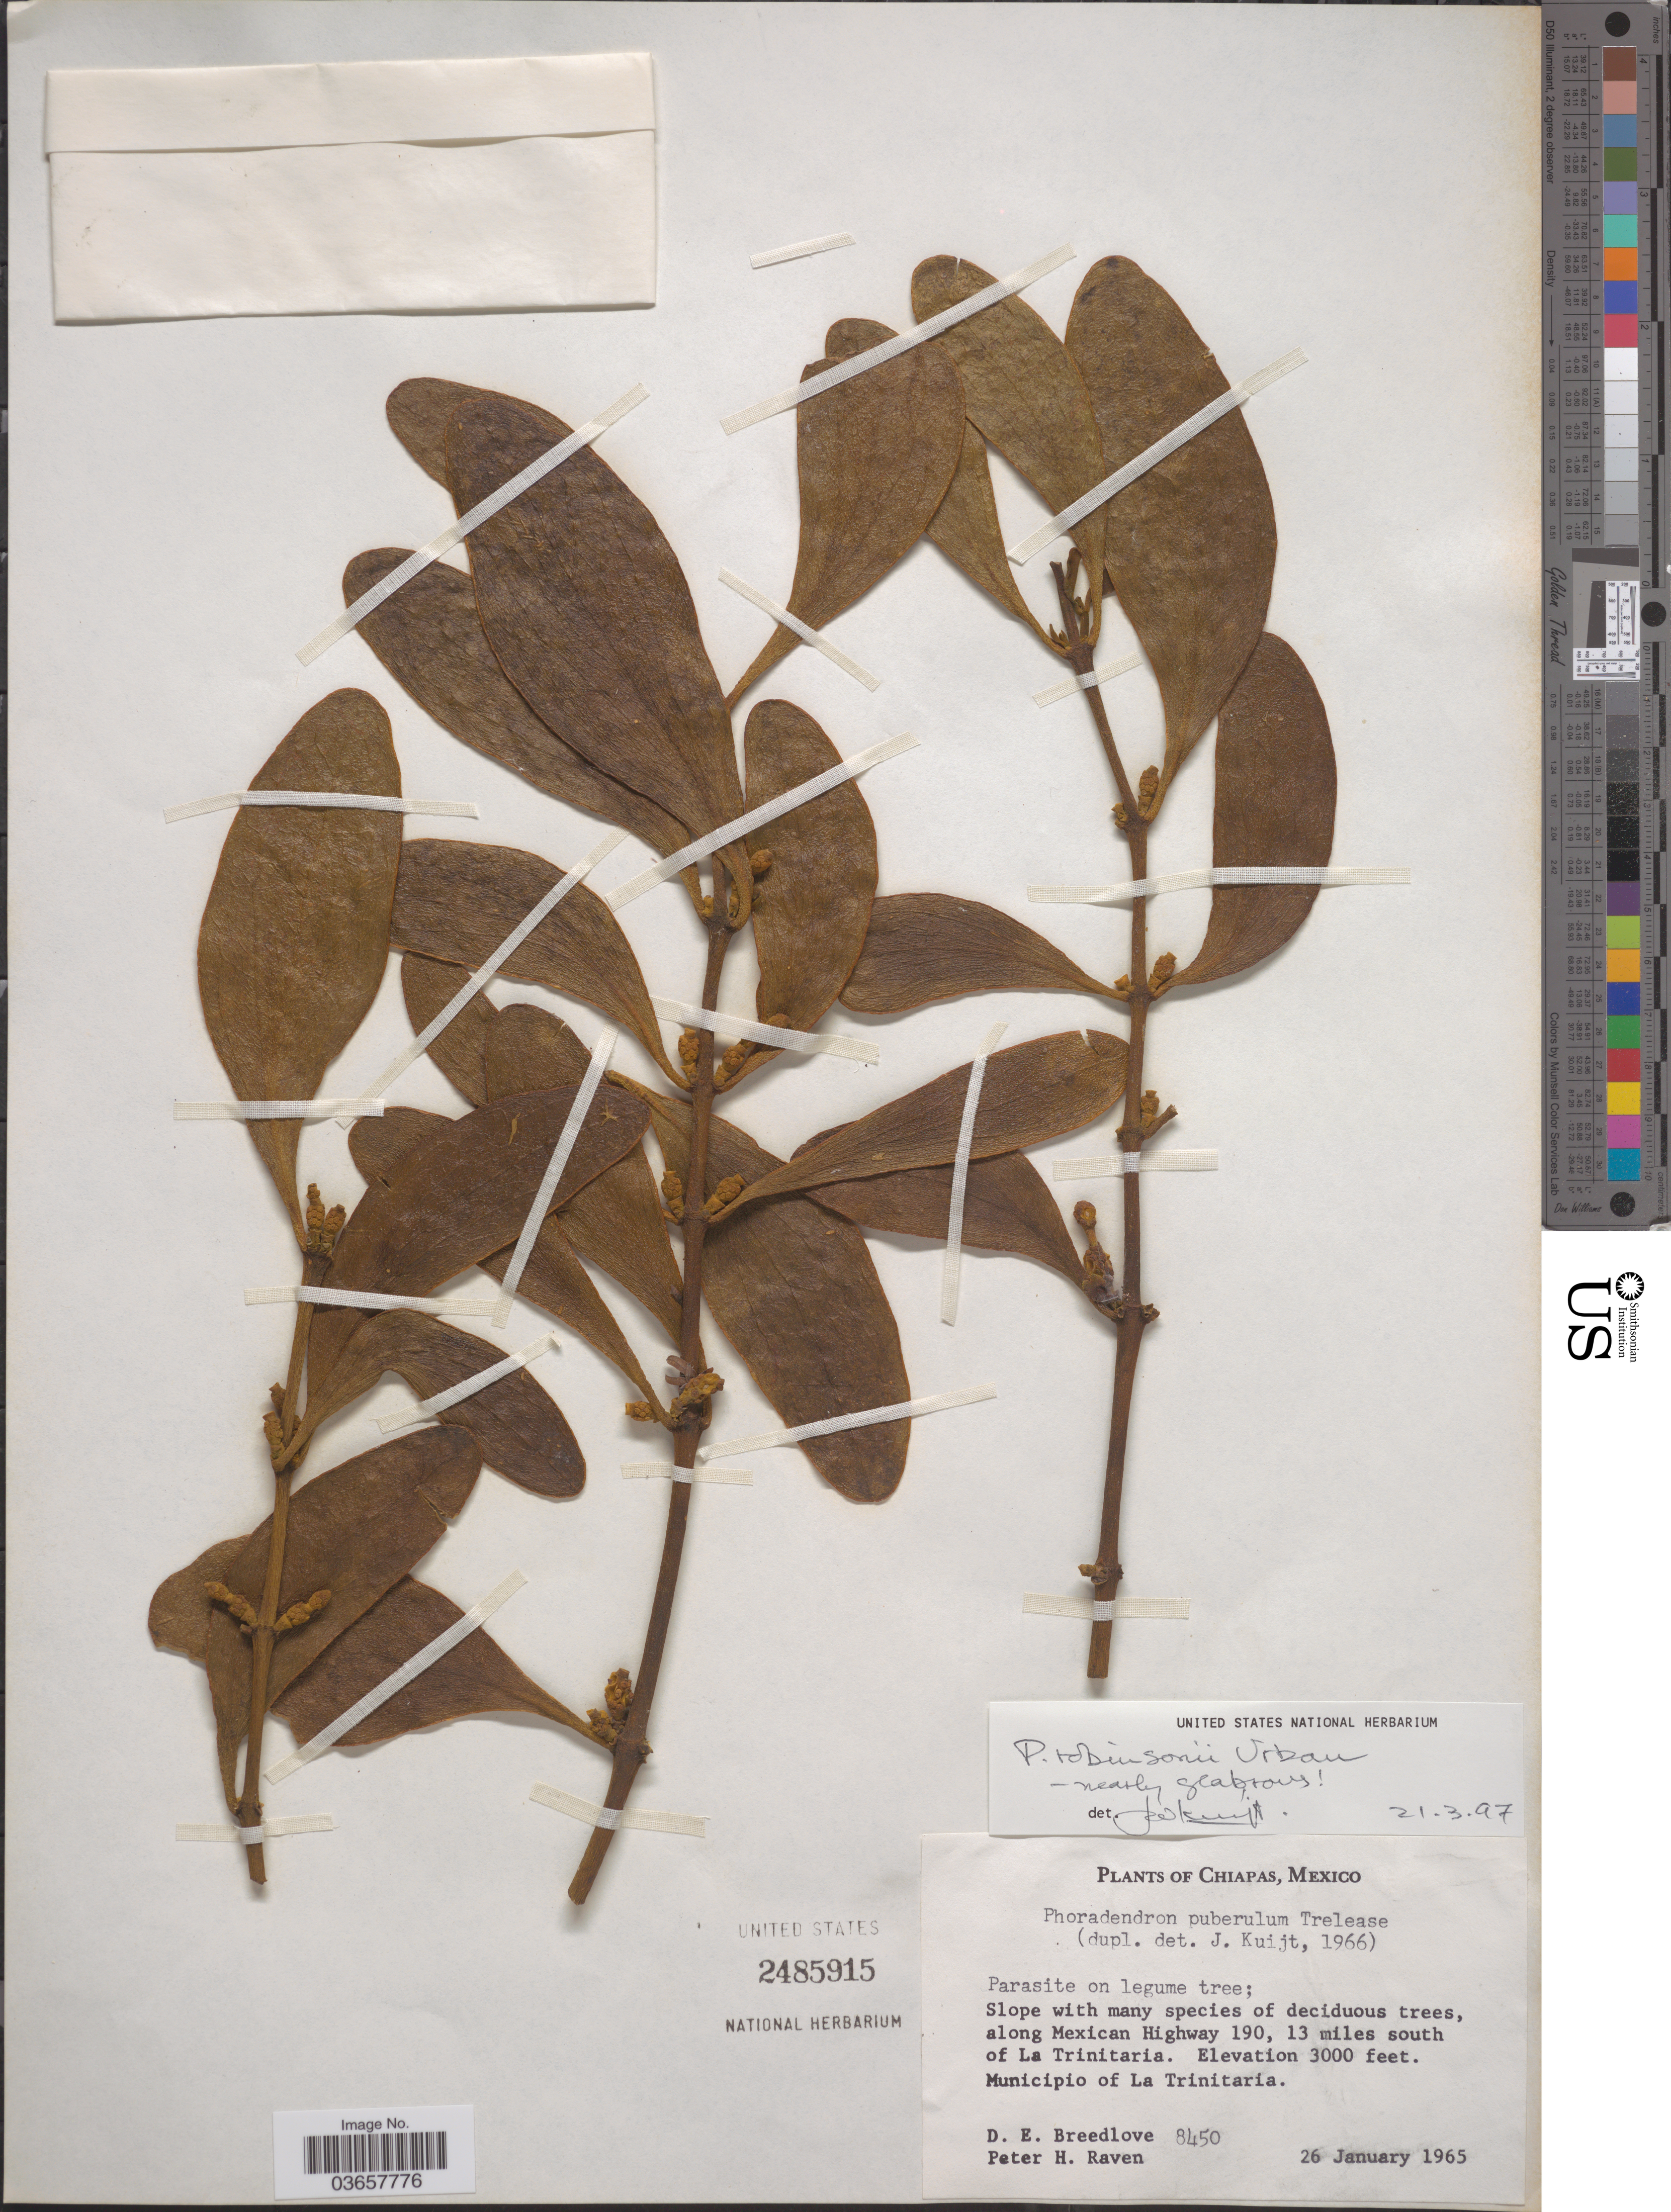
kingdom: Plantae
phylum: Tracheophyta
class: Magnoliopsida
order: Santalales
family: Viscaceae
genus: Phoradendron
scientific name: Phoradendron robinsonii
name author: Urb.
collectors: D. E. Breedlove & P. Raven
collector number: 8450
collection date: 1965-01-26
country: Mexico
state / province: Chiapas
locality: Along Mexican Highway 190, 13 miles south of La Trinitaria. Municipio of La Trinitaria.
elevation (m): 914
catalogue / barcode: US 2485915